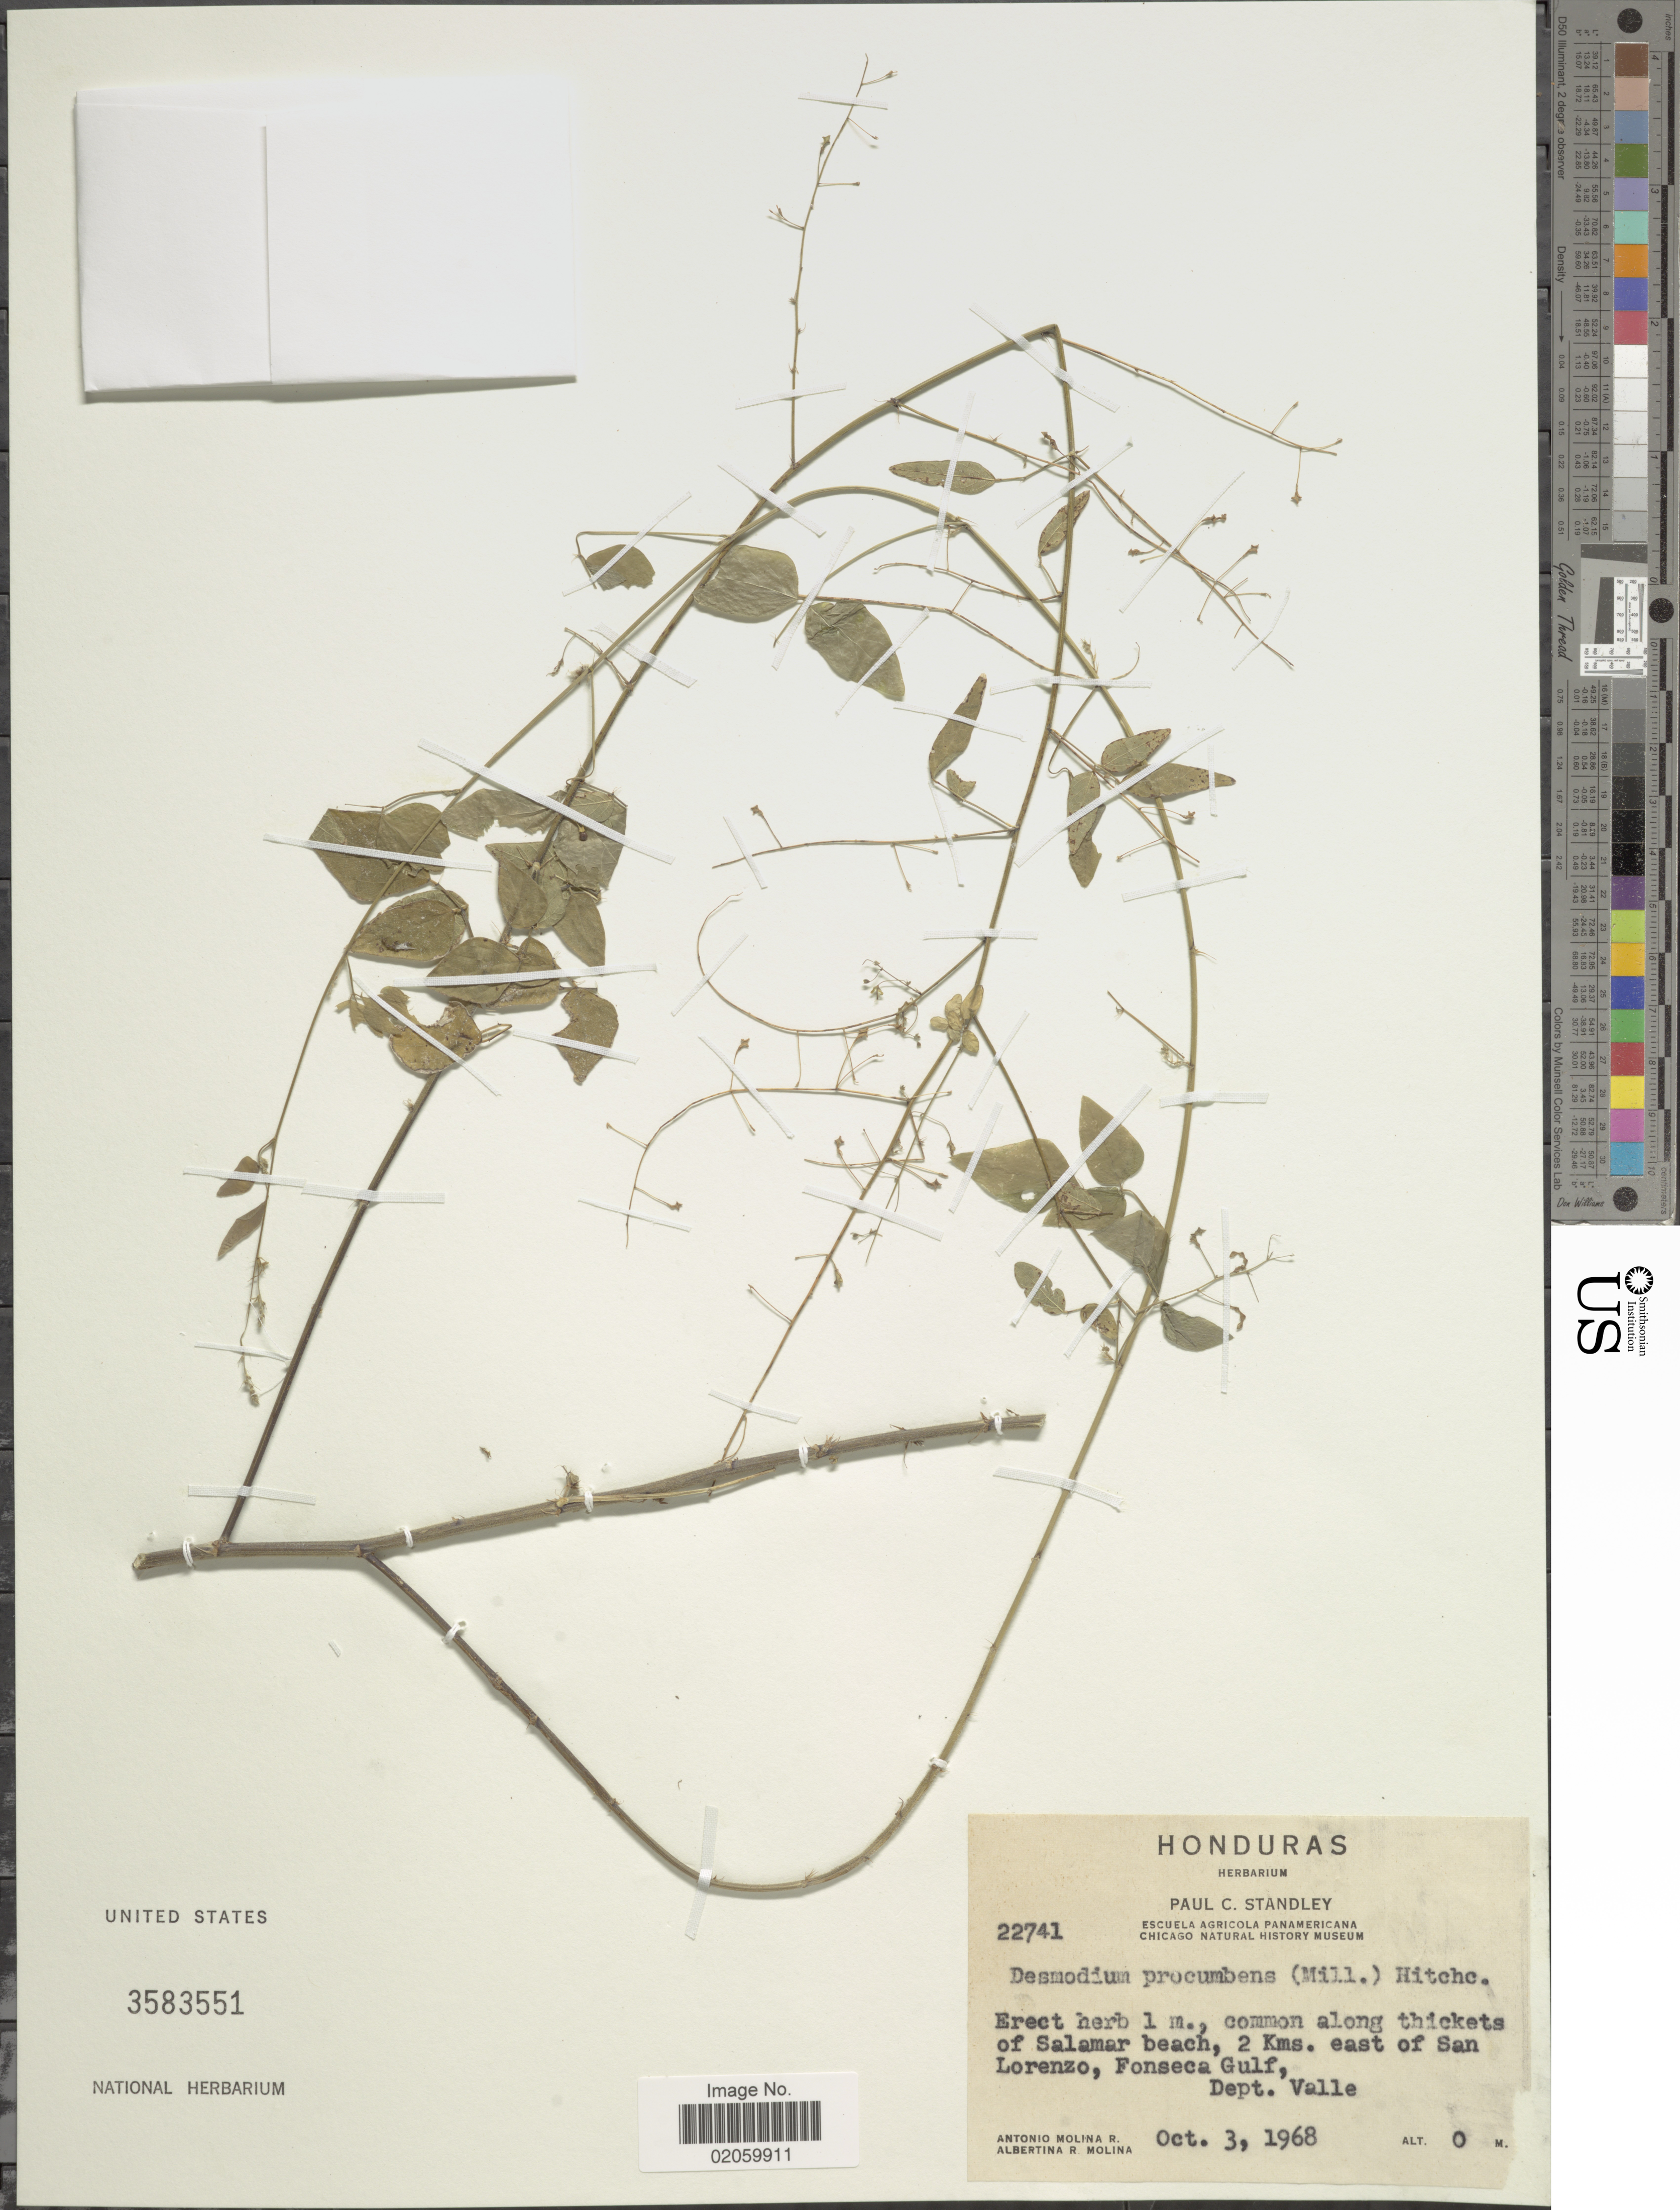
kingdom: Plantae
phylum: Tracheophyta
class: Magnoliopsida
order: Fabales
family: Fabaceae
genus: Desmodium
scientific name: Desmodium procumbens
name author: (Mill.) Hitchc.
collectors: A. Molina R. & A. R. Molina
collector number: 22741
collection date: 1966-10-03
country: Honduras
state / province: Valle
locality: Salamar bech, 2 kms east of San Lorenzo, Fonseca Gulf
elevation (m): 0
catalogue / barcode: US 3583551